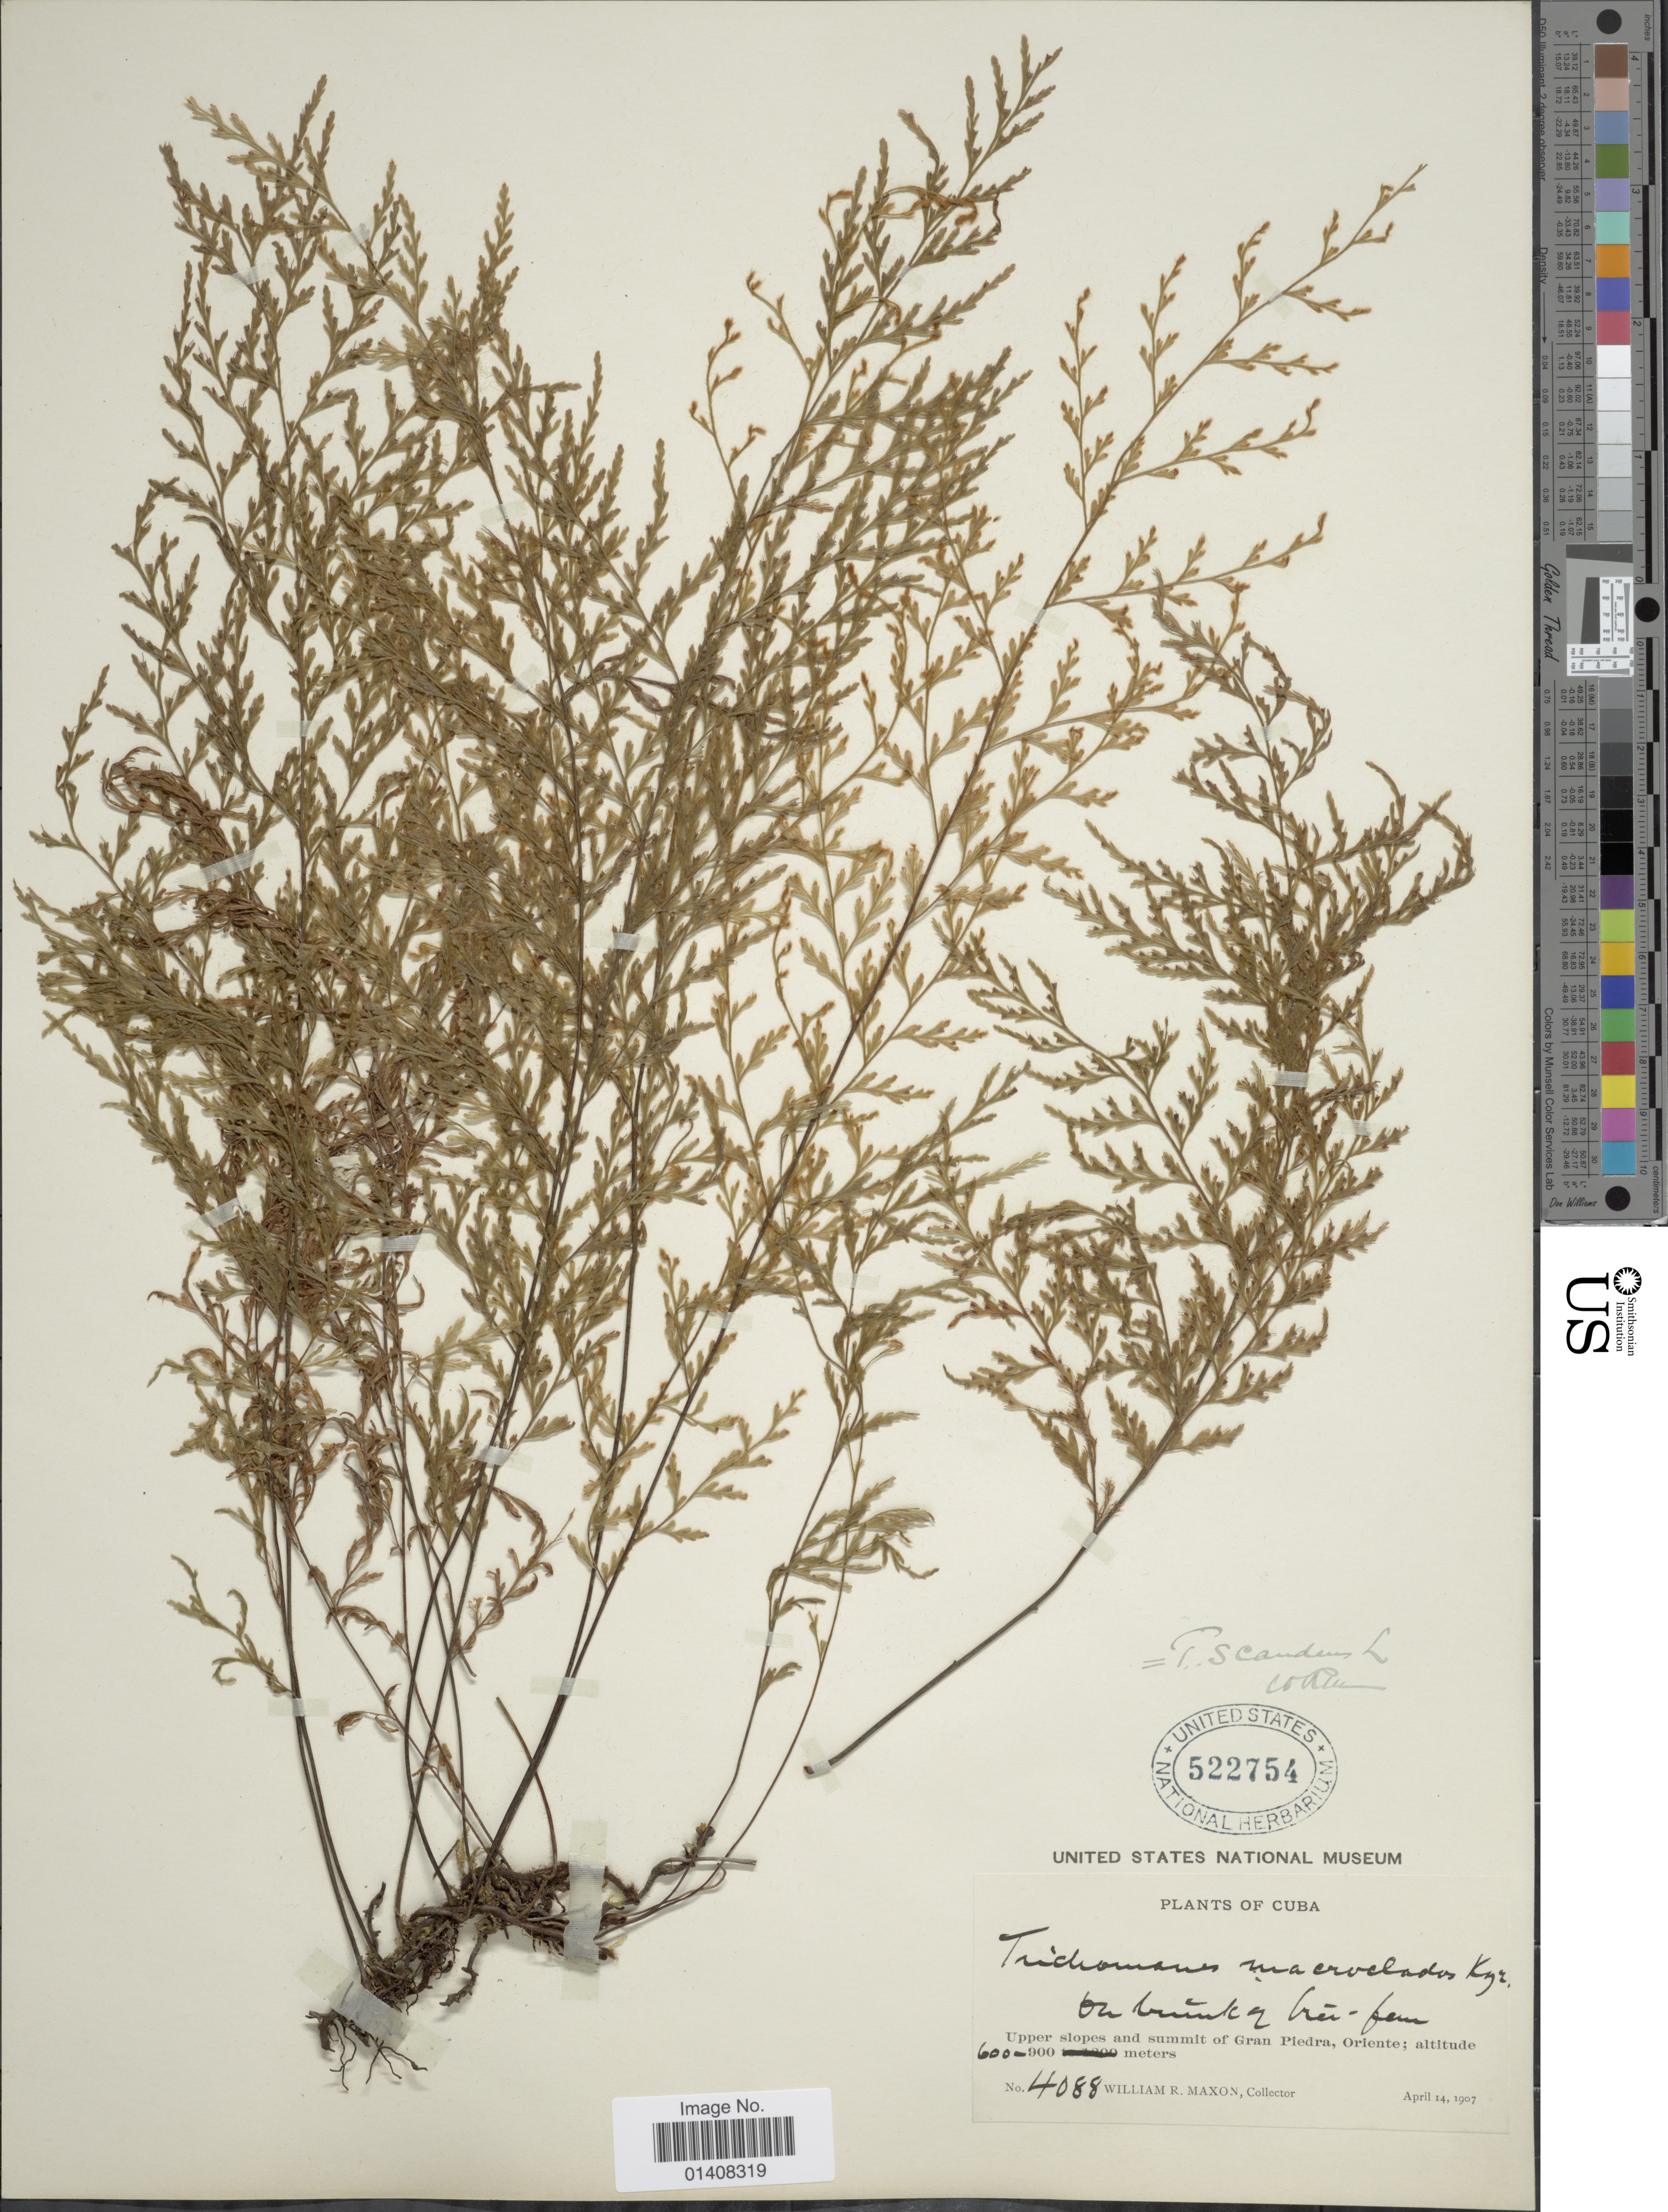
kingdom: Plantae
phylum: Tracheophyta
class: Polypodiopsida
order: Hymenophyllales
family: Hymenophyllaceae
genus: Trichomanes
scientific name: Trichomanes scandens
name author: L.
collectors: W. R. Maxon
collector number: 4088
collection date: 1907-04-14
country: Cuba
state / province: Oriente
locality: Upper slopes and summit of Gran Piedra Oriente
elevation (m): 600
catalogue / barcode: US 522754